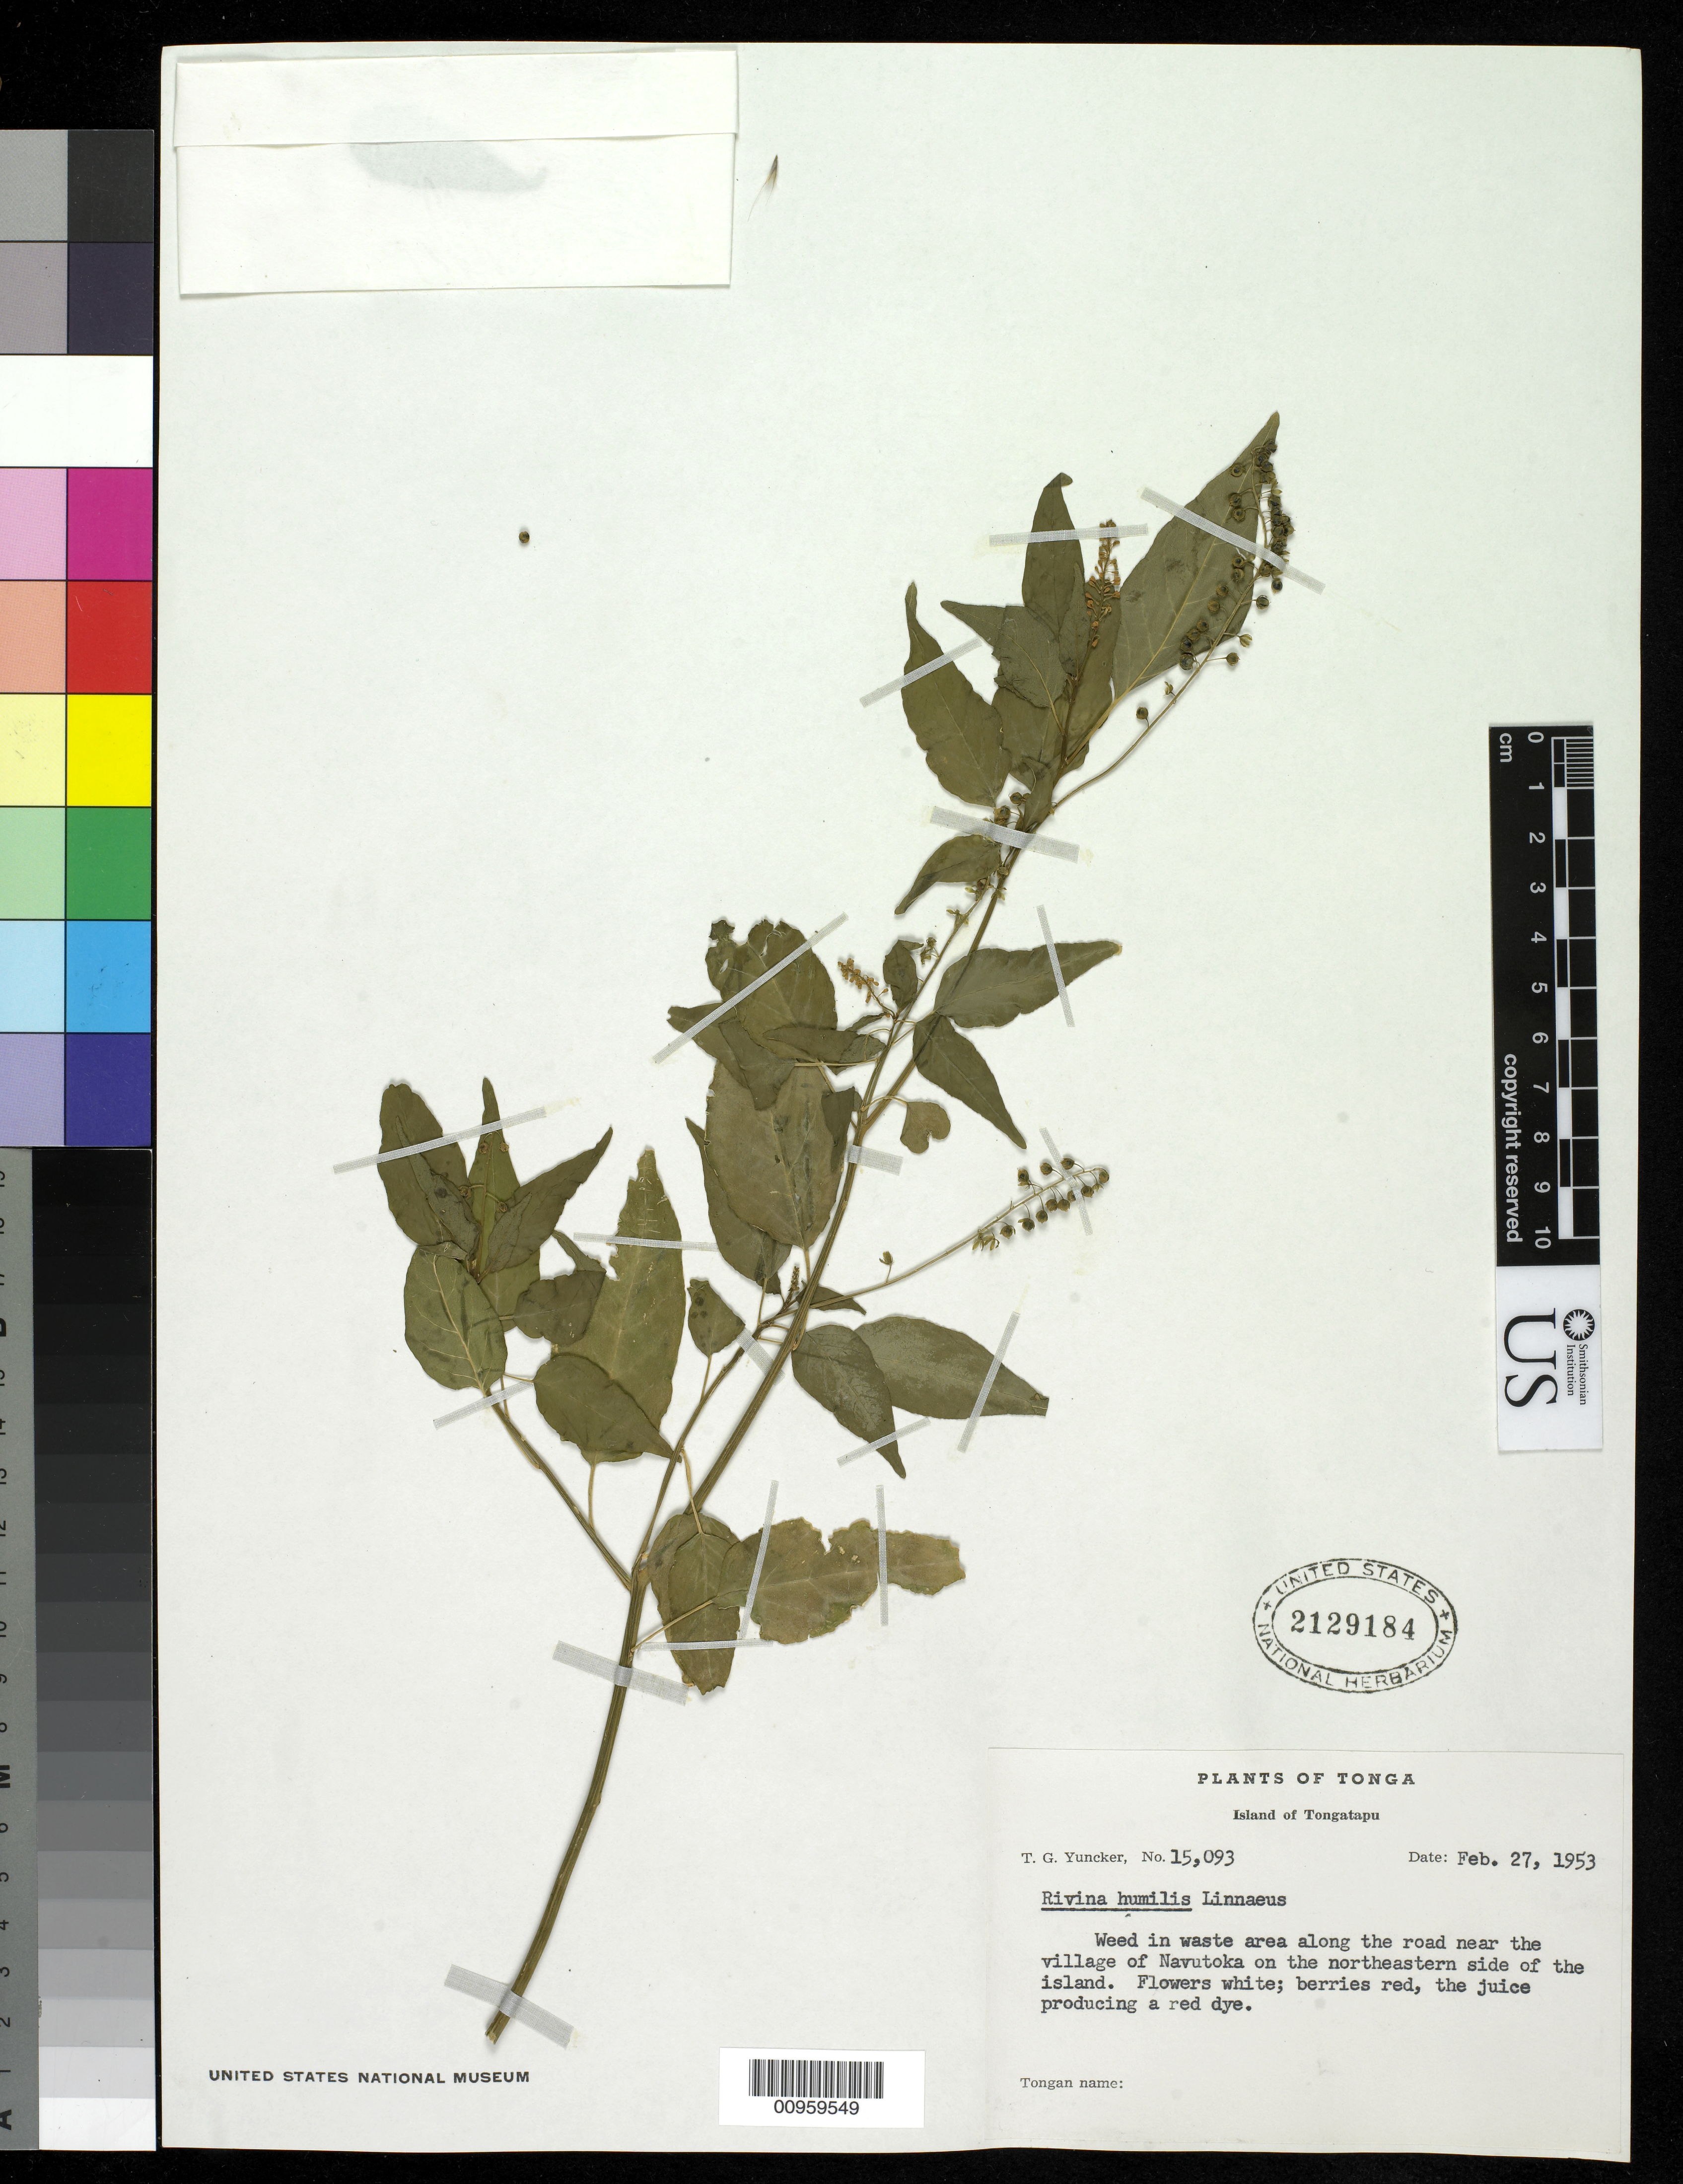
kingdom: Plantae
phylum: Tracheophyta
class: Magnoliopsida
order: Caryophyllales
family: Phytolaccaceae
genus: Rivina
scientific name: Rivina humilis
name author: L.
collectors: T. G. Yuncker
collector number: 15093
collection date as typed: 27 Feb 1953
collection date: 1953-02-27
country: Tonga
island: Tongatapu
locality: Near the village of Navutoka on the NE side of Island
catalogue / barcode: US 2129184